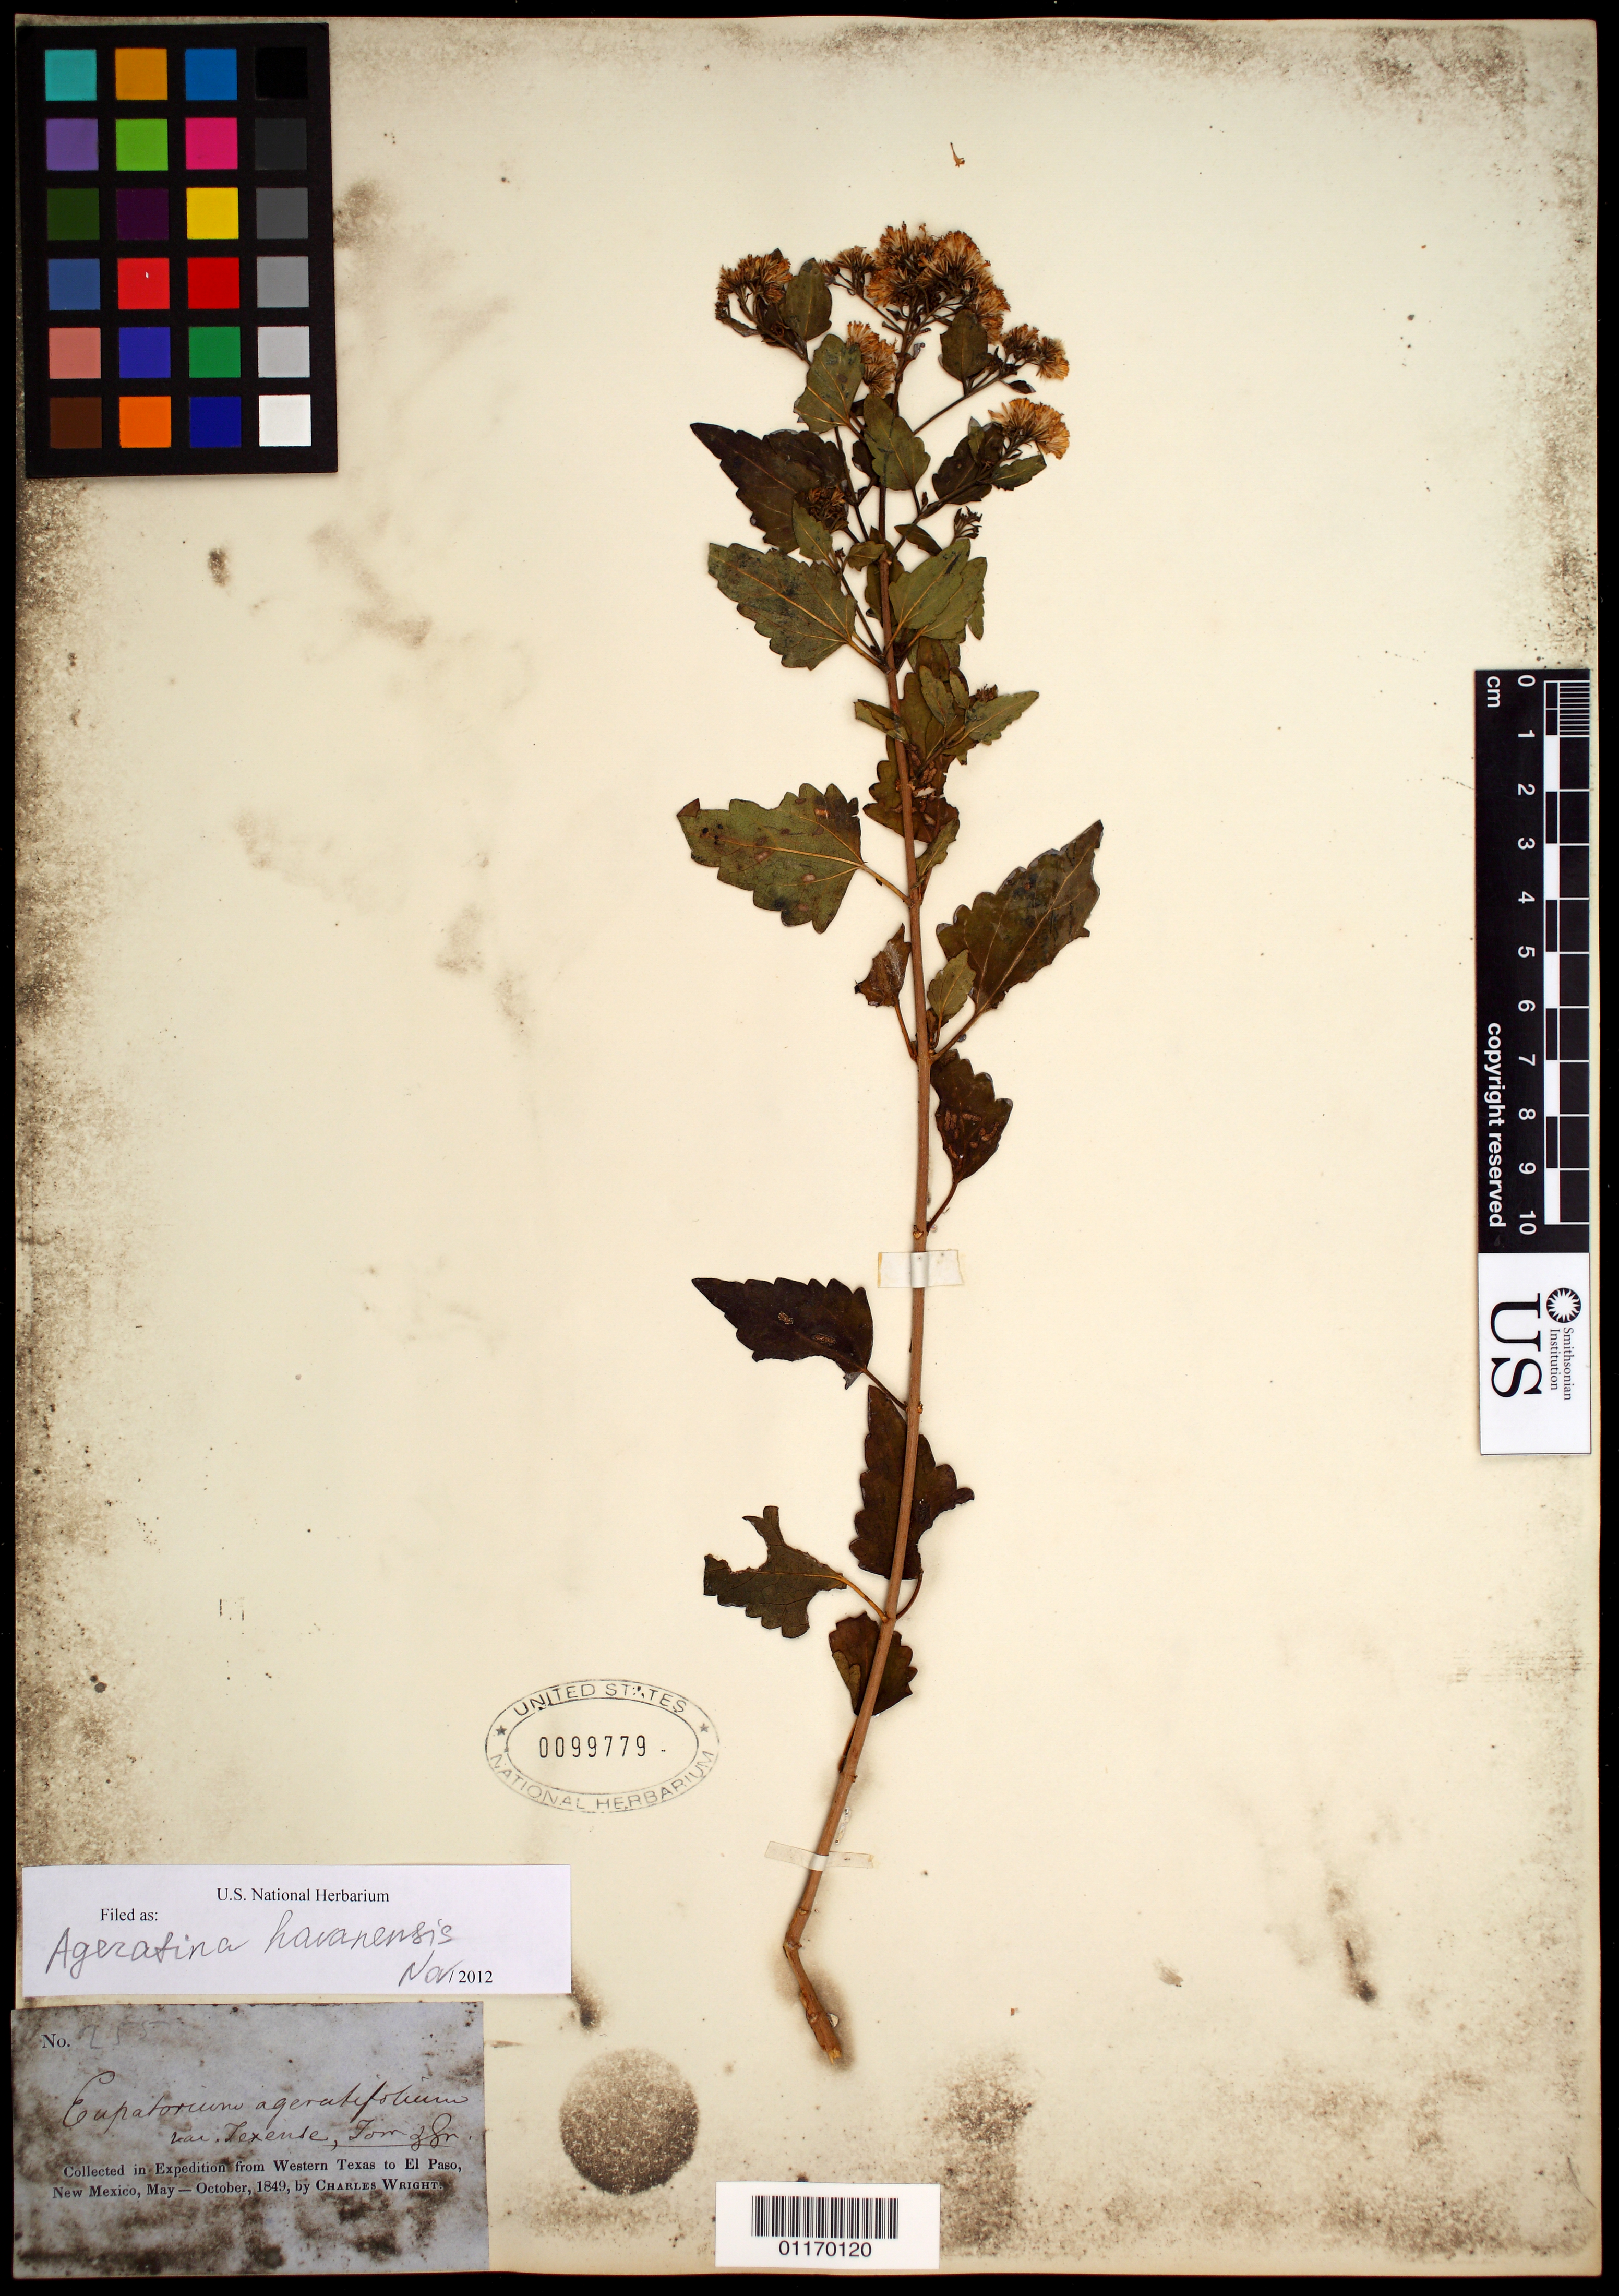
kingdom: Plantae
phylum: Tracheophyta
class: Magnoliopsida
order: Asterales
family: Asteraceae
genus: Ageratina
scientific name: Ageratina havanensis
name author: (Kunth) R.M. King & H. Rob.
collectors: C. Wright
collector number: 255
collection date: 1849-05/1849-10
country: United States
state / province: New Mexico / Texas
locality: from Western Texas to El Paso, New Mexico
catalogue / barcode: US 99779